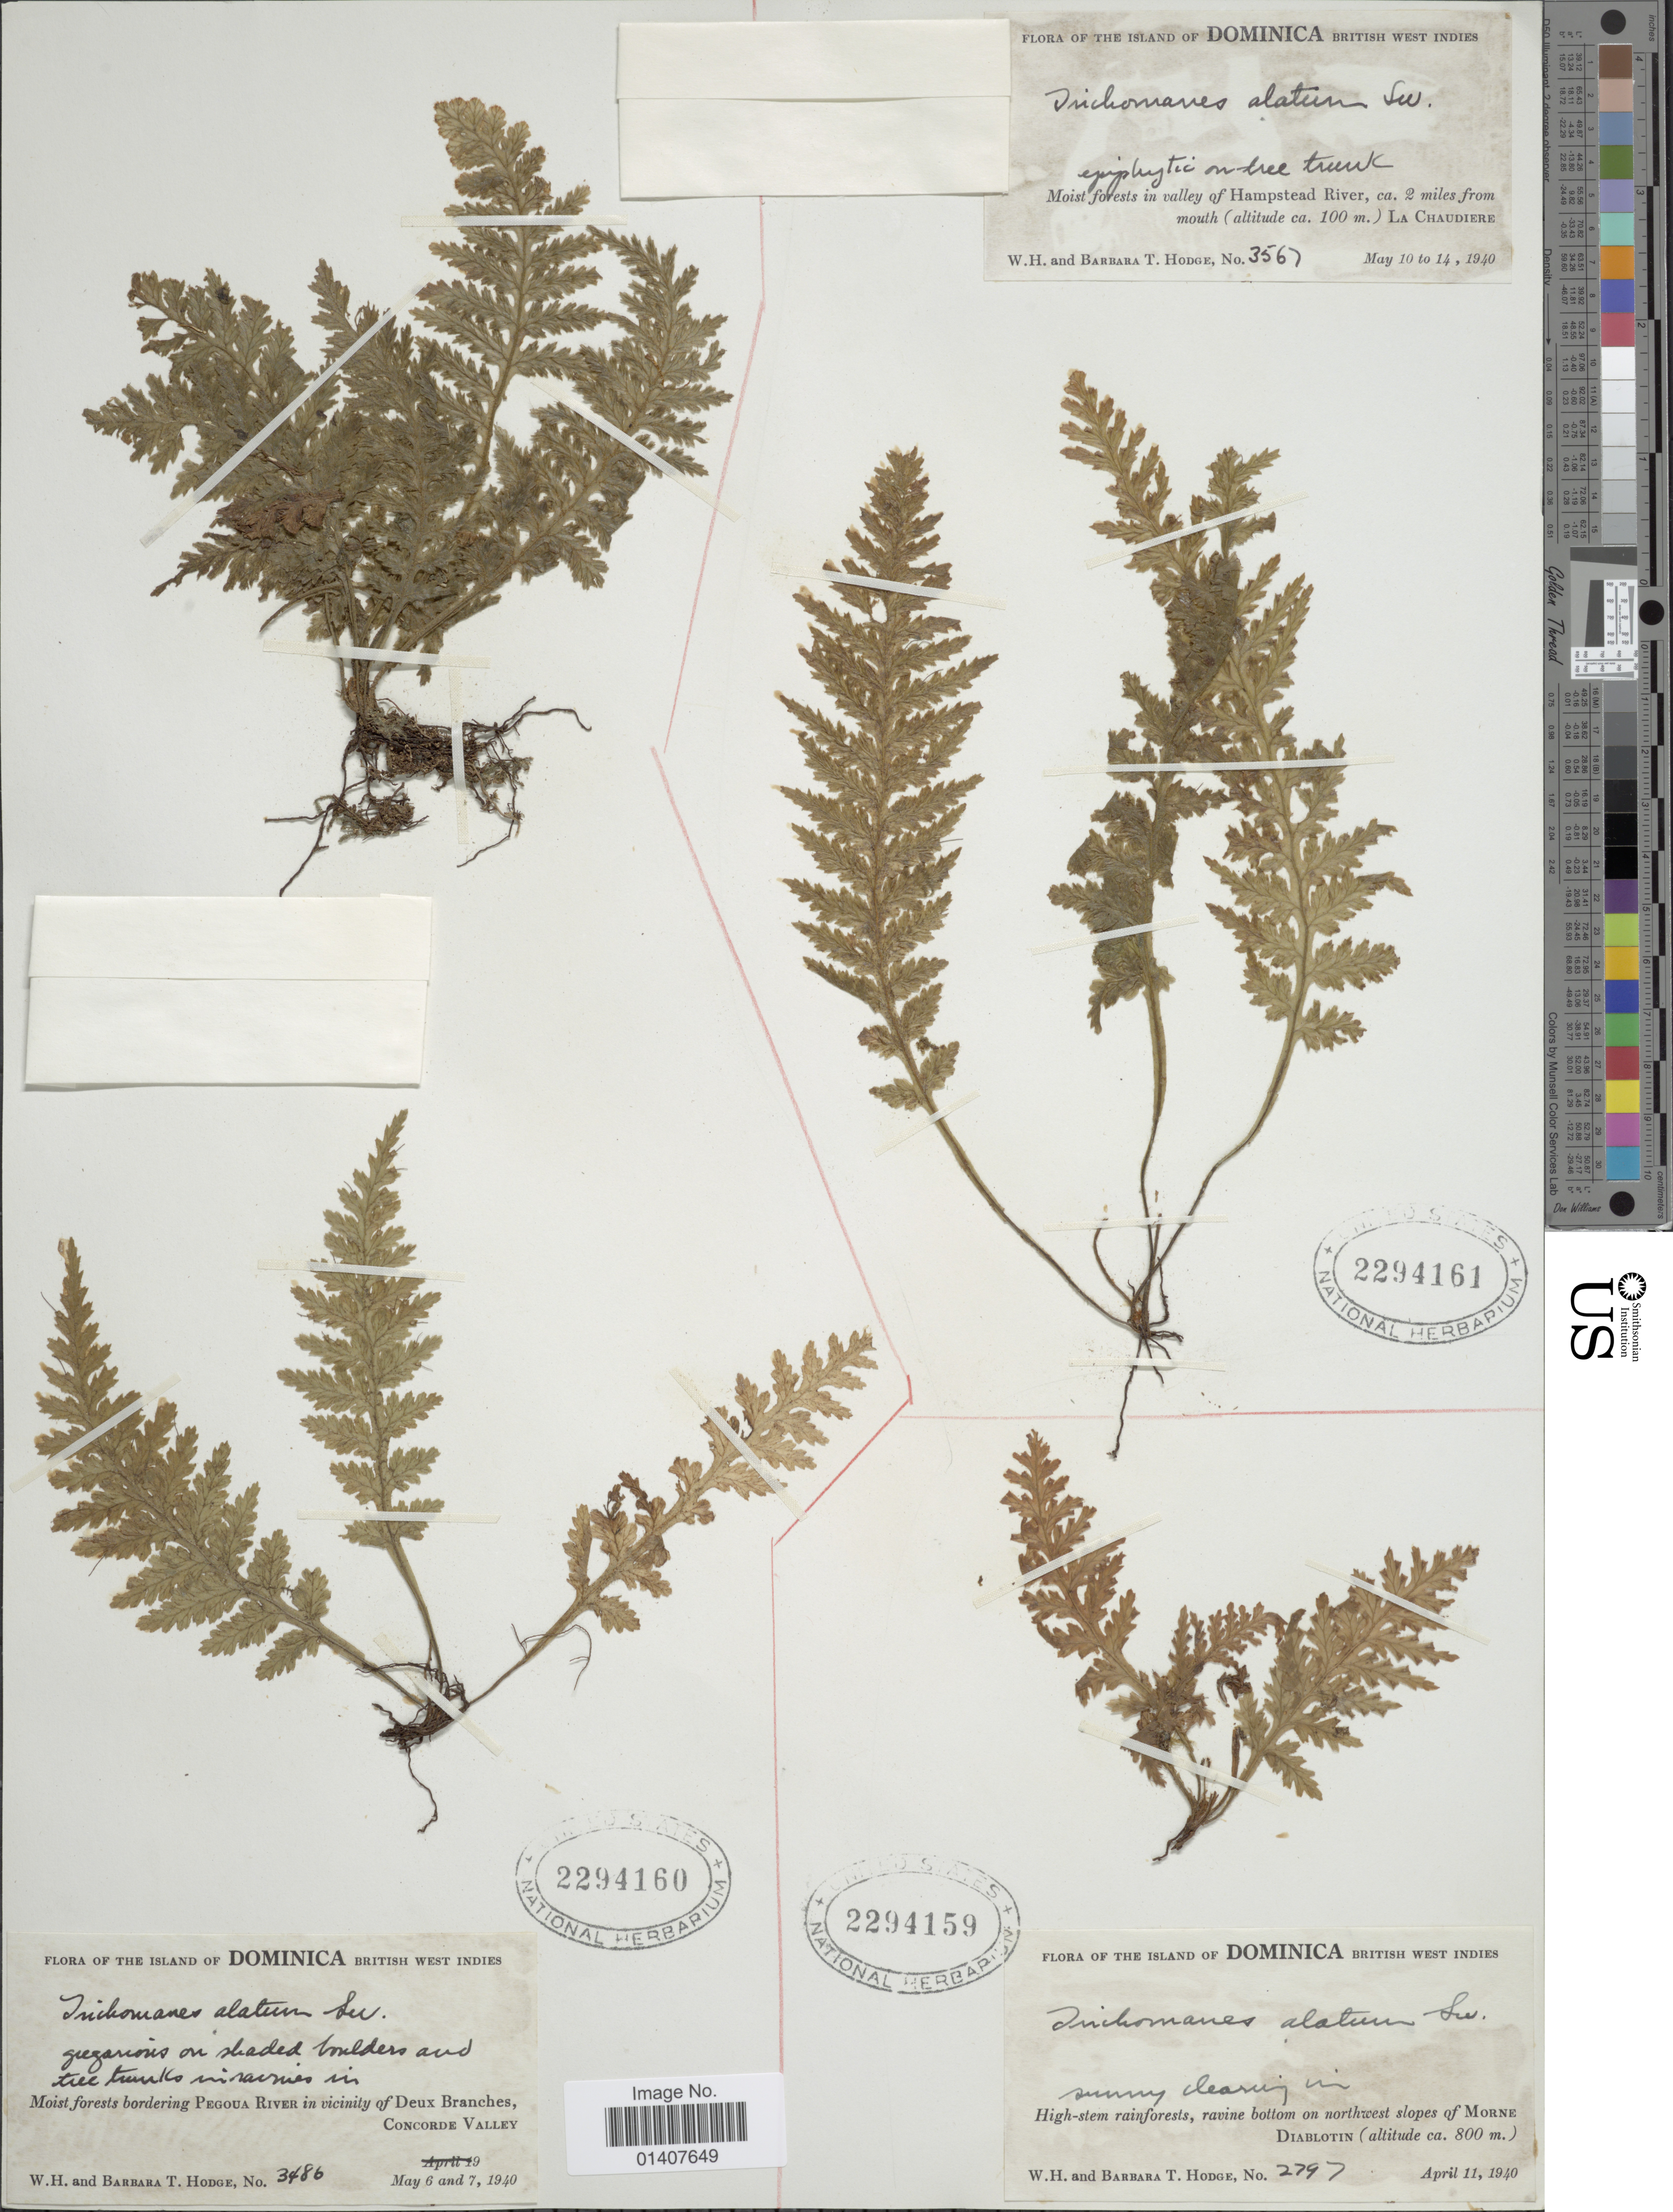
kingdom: Plantae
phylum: Tracheophyta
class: Polypodiopsida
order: Hymenophyllales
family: Hymenophyllaceae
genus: Trichomanes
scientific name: Trichomanes alatum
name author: Sw.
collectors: W. Hodge & B. Hodge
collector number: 3567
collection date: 1940-05-10/1940-05-14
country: Dominica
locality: Island of Dominica British West Indies, Moist forests in valley of Hampstead River, ca. 2 miles from mouth La Chaudiere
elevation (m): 100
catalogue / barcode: US 2294161-3